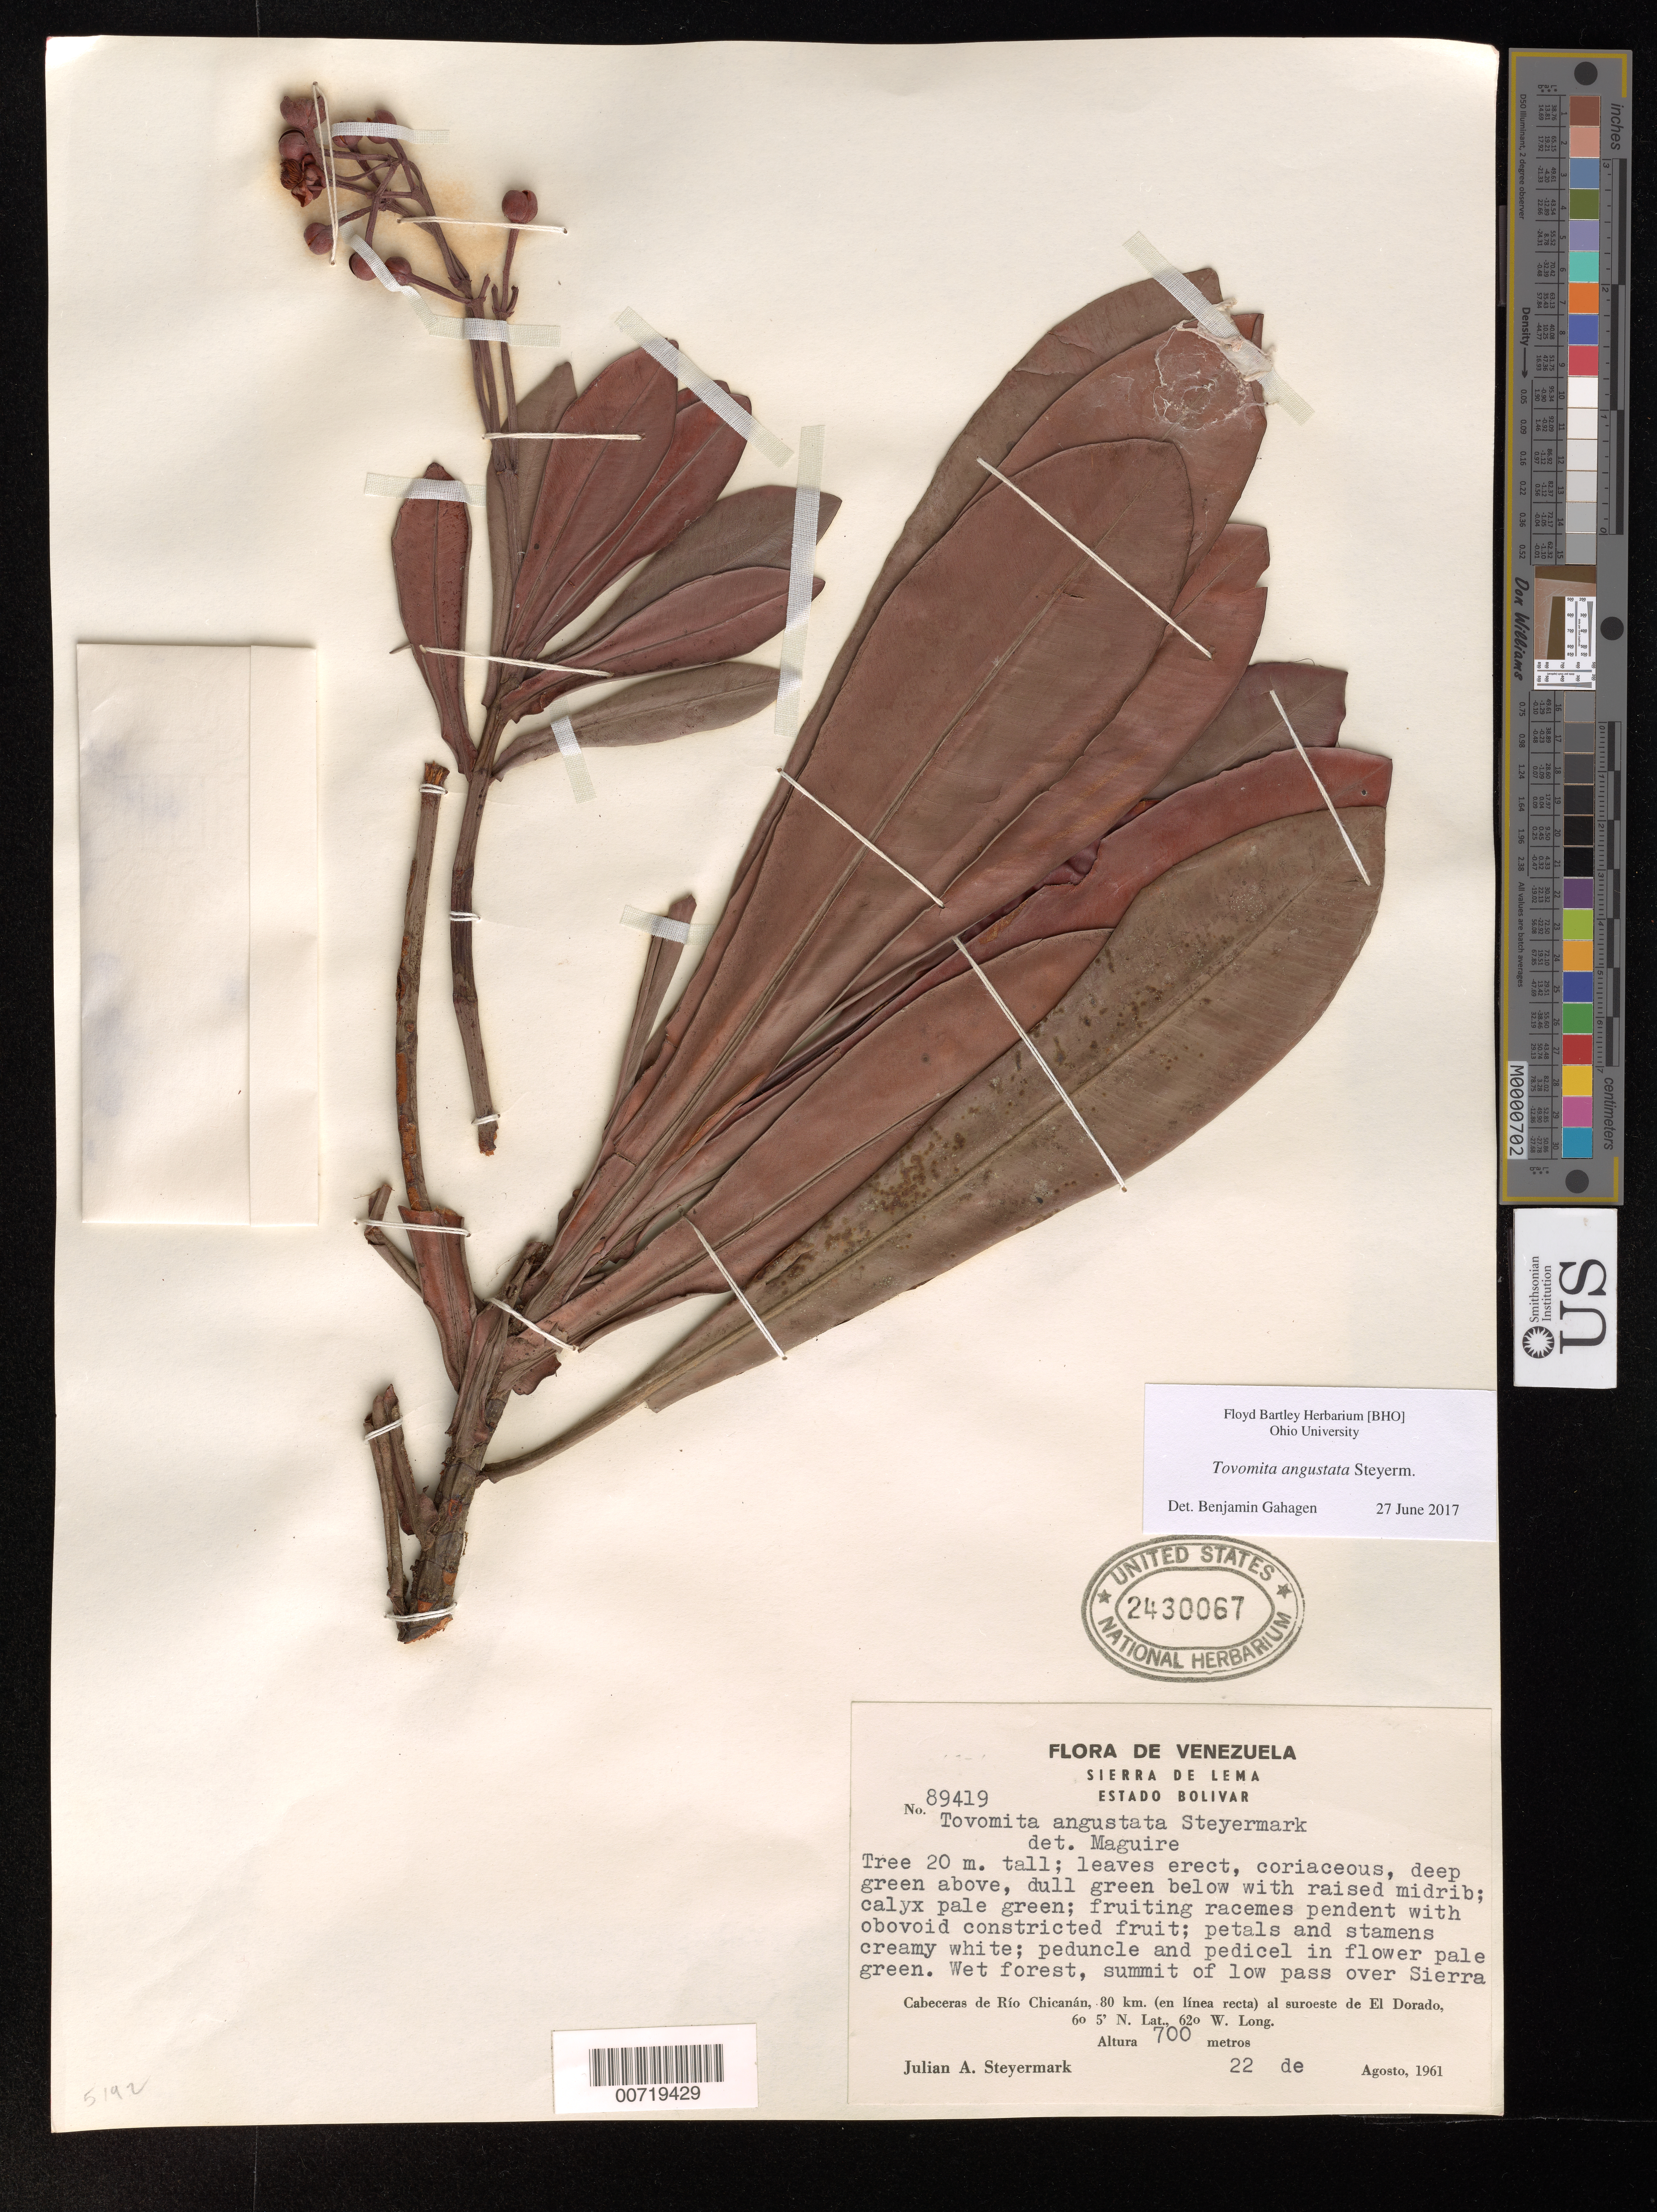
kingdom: Plantae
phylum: Tracheophyta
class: Magnoliopsida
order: Malpighiales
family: Clusiaceae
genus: Tovomita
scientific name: Tovomita angustata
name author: Steyerm.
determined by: Maguire, Bassett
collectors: J. Steyermark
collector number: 89419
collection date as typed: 22-Aug-61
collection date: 1961-08-22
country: Venezuela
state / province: Bolívar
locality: Sierra de Lema; Cabeceras de Río Chicanán, 80 km (in a straight line) to southwest of El Dorado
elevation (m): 700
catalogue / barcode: US 2430067